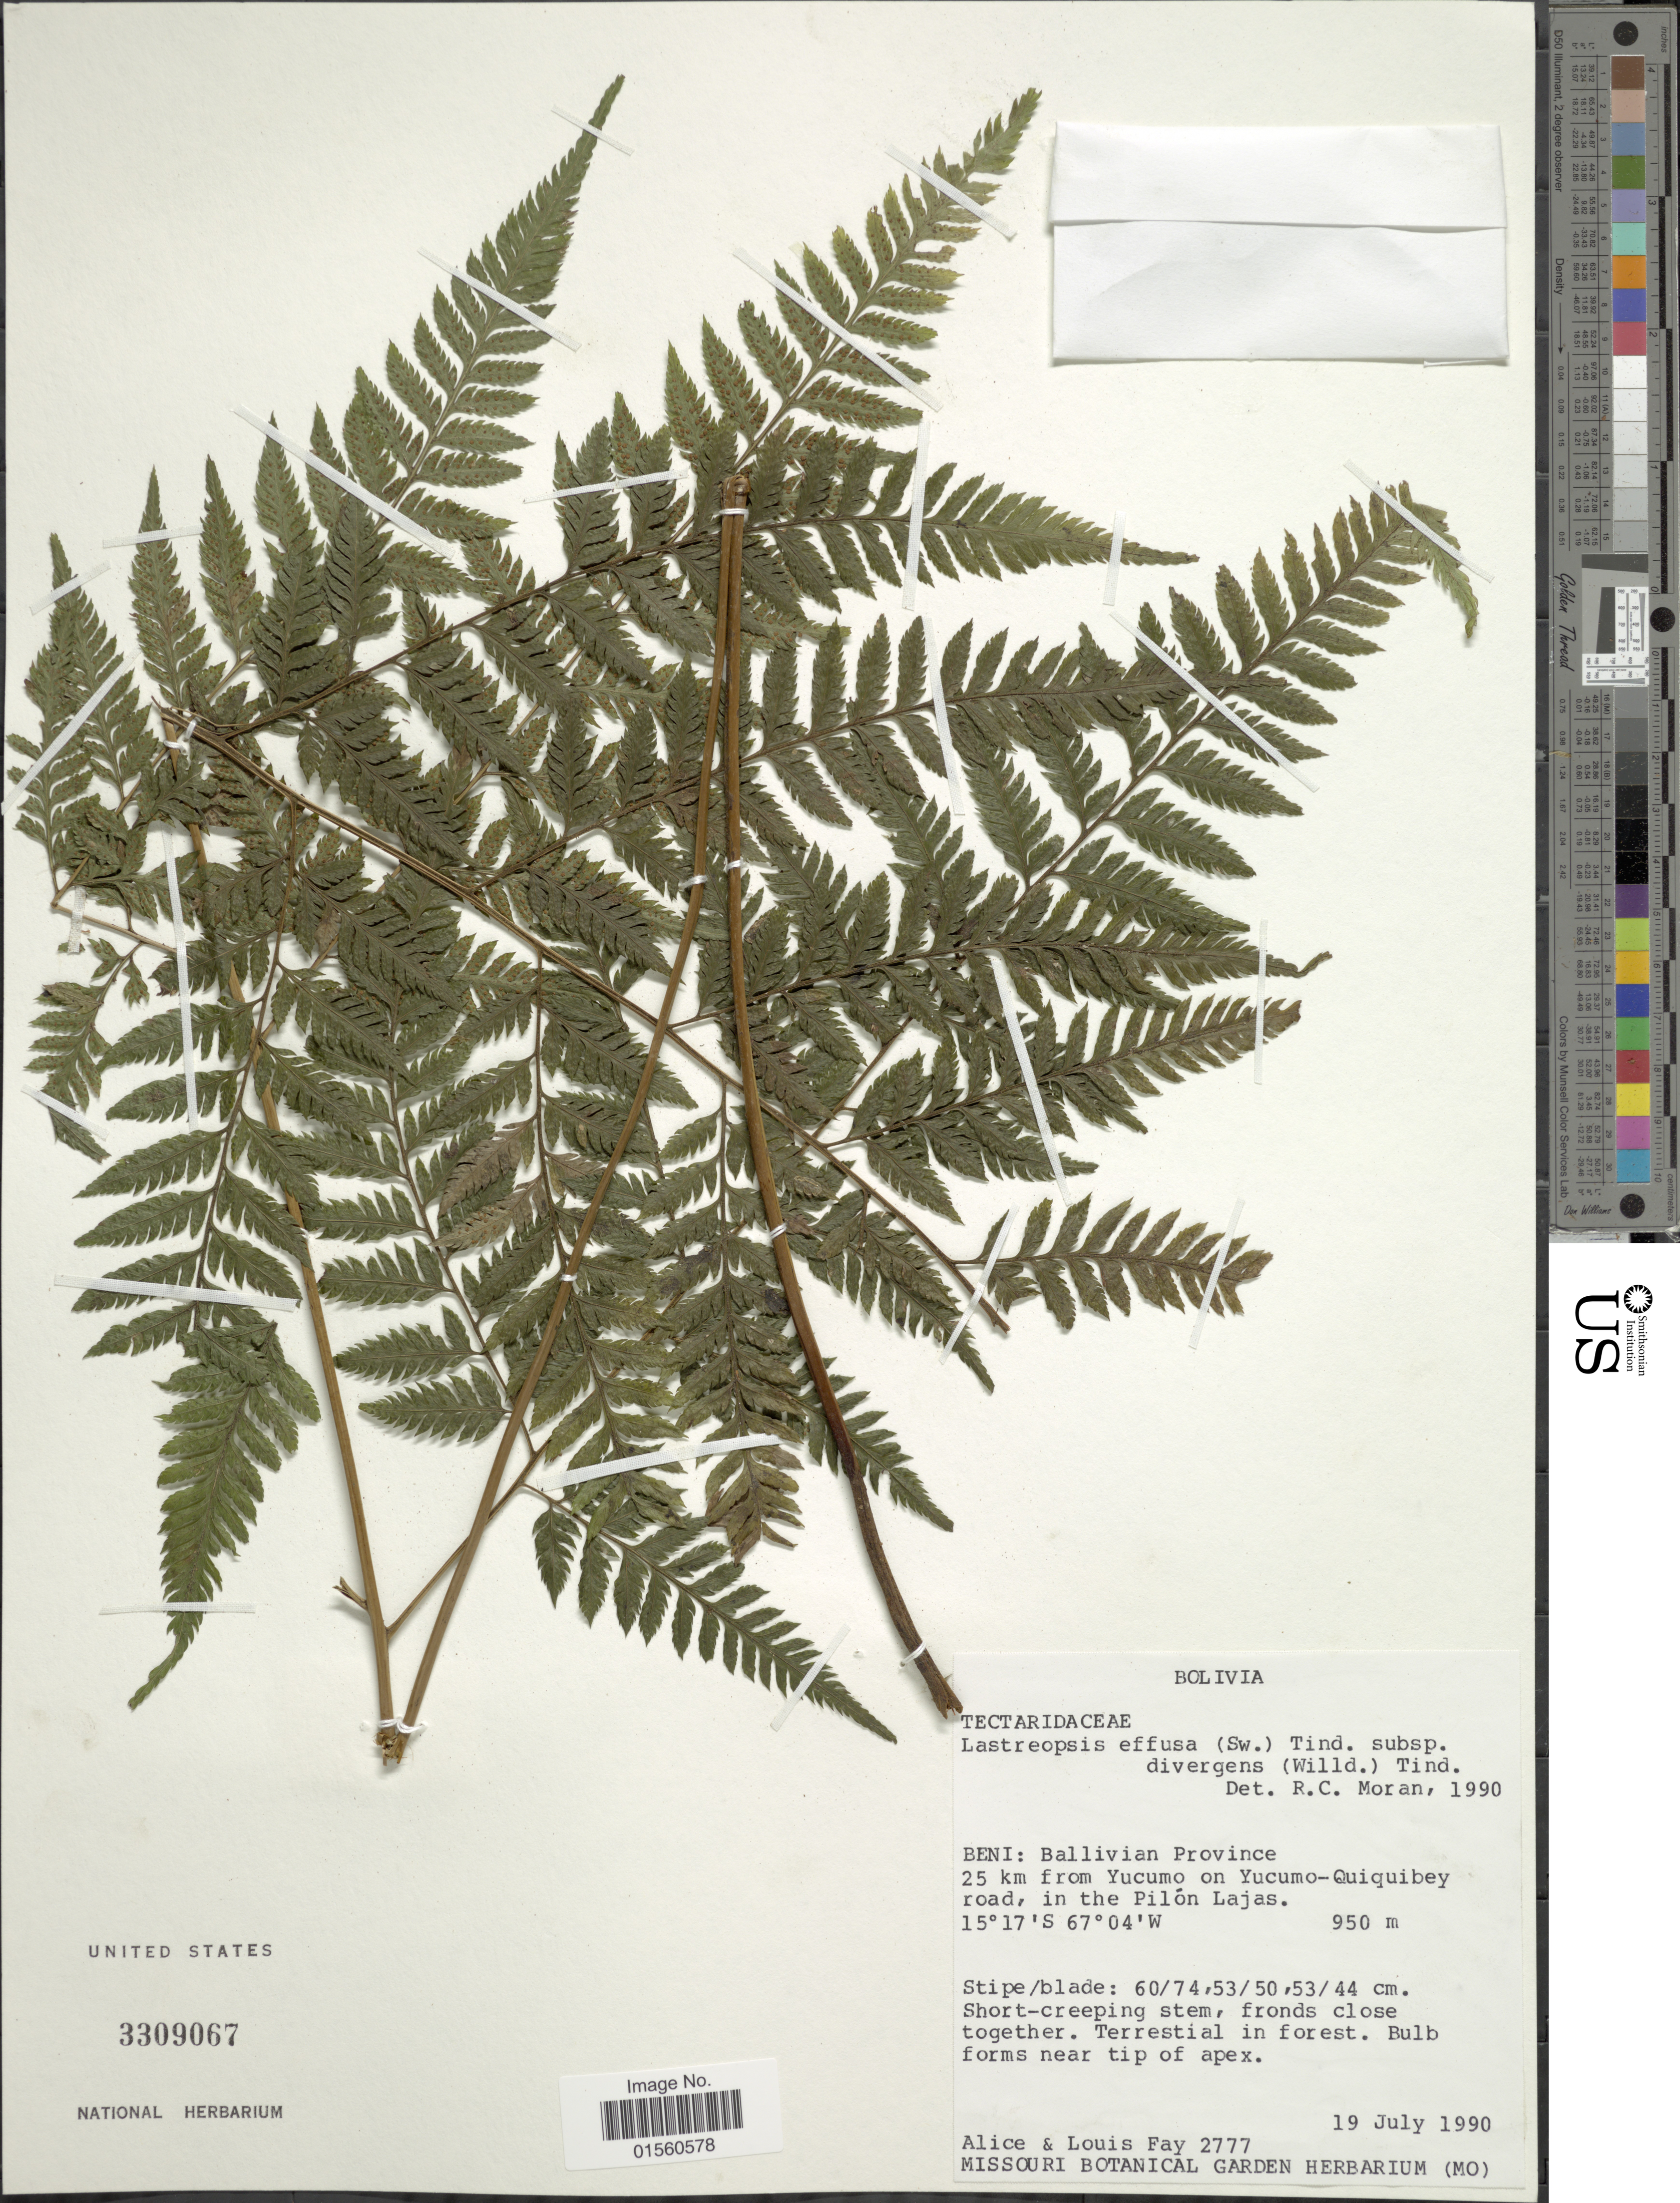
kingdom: Plantae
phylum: Tracheophyta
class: Polypodiopsida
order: Polypodiales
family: Dryopteridaceae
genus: Parapolystichum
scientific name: Parapolystichum effusum var. effusum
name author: (Sw.) Ching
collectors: A. Fay & L. Fay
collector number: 2777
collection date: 1990-07-19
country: Bolivia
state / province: Beni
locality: Beni: Ballivian Province, 25 km from Yucumo on Yucumo-Quiquibey road, in the Pilon Lajas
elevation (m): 950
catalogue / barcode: US 3309067